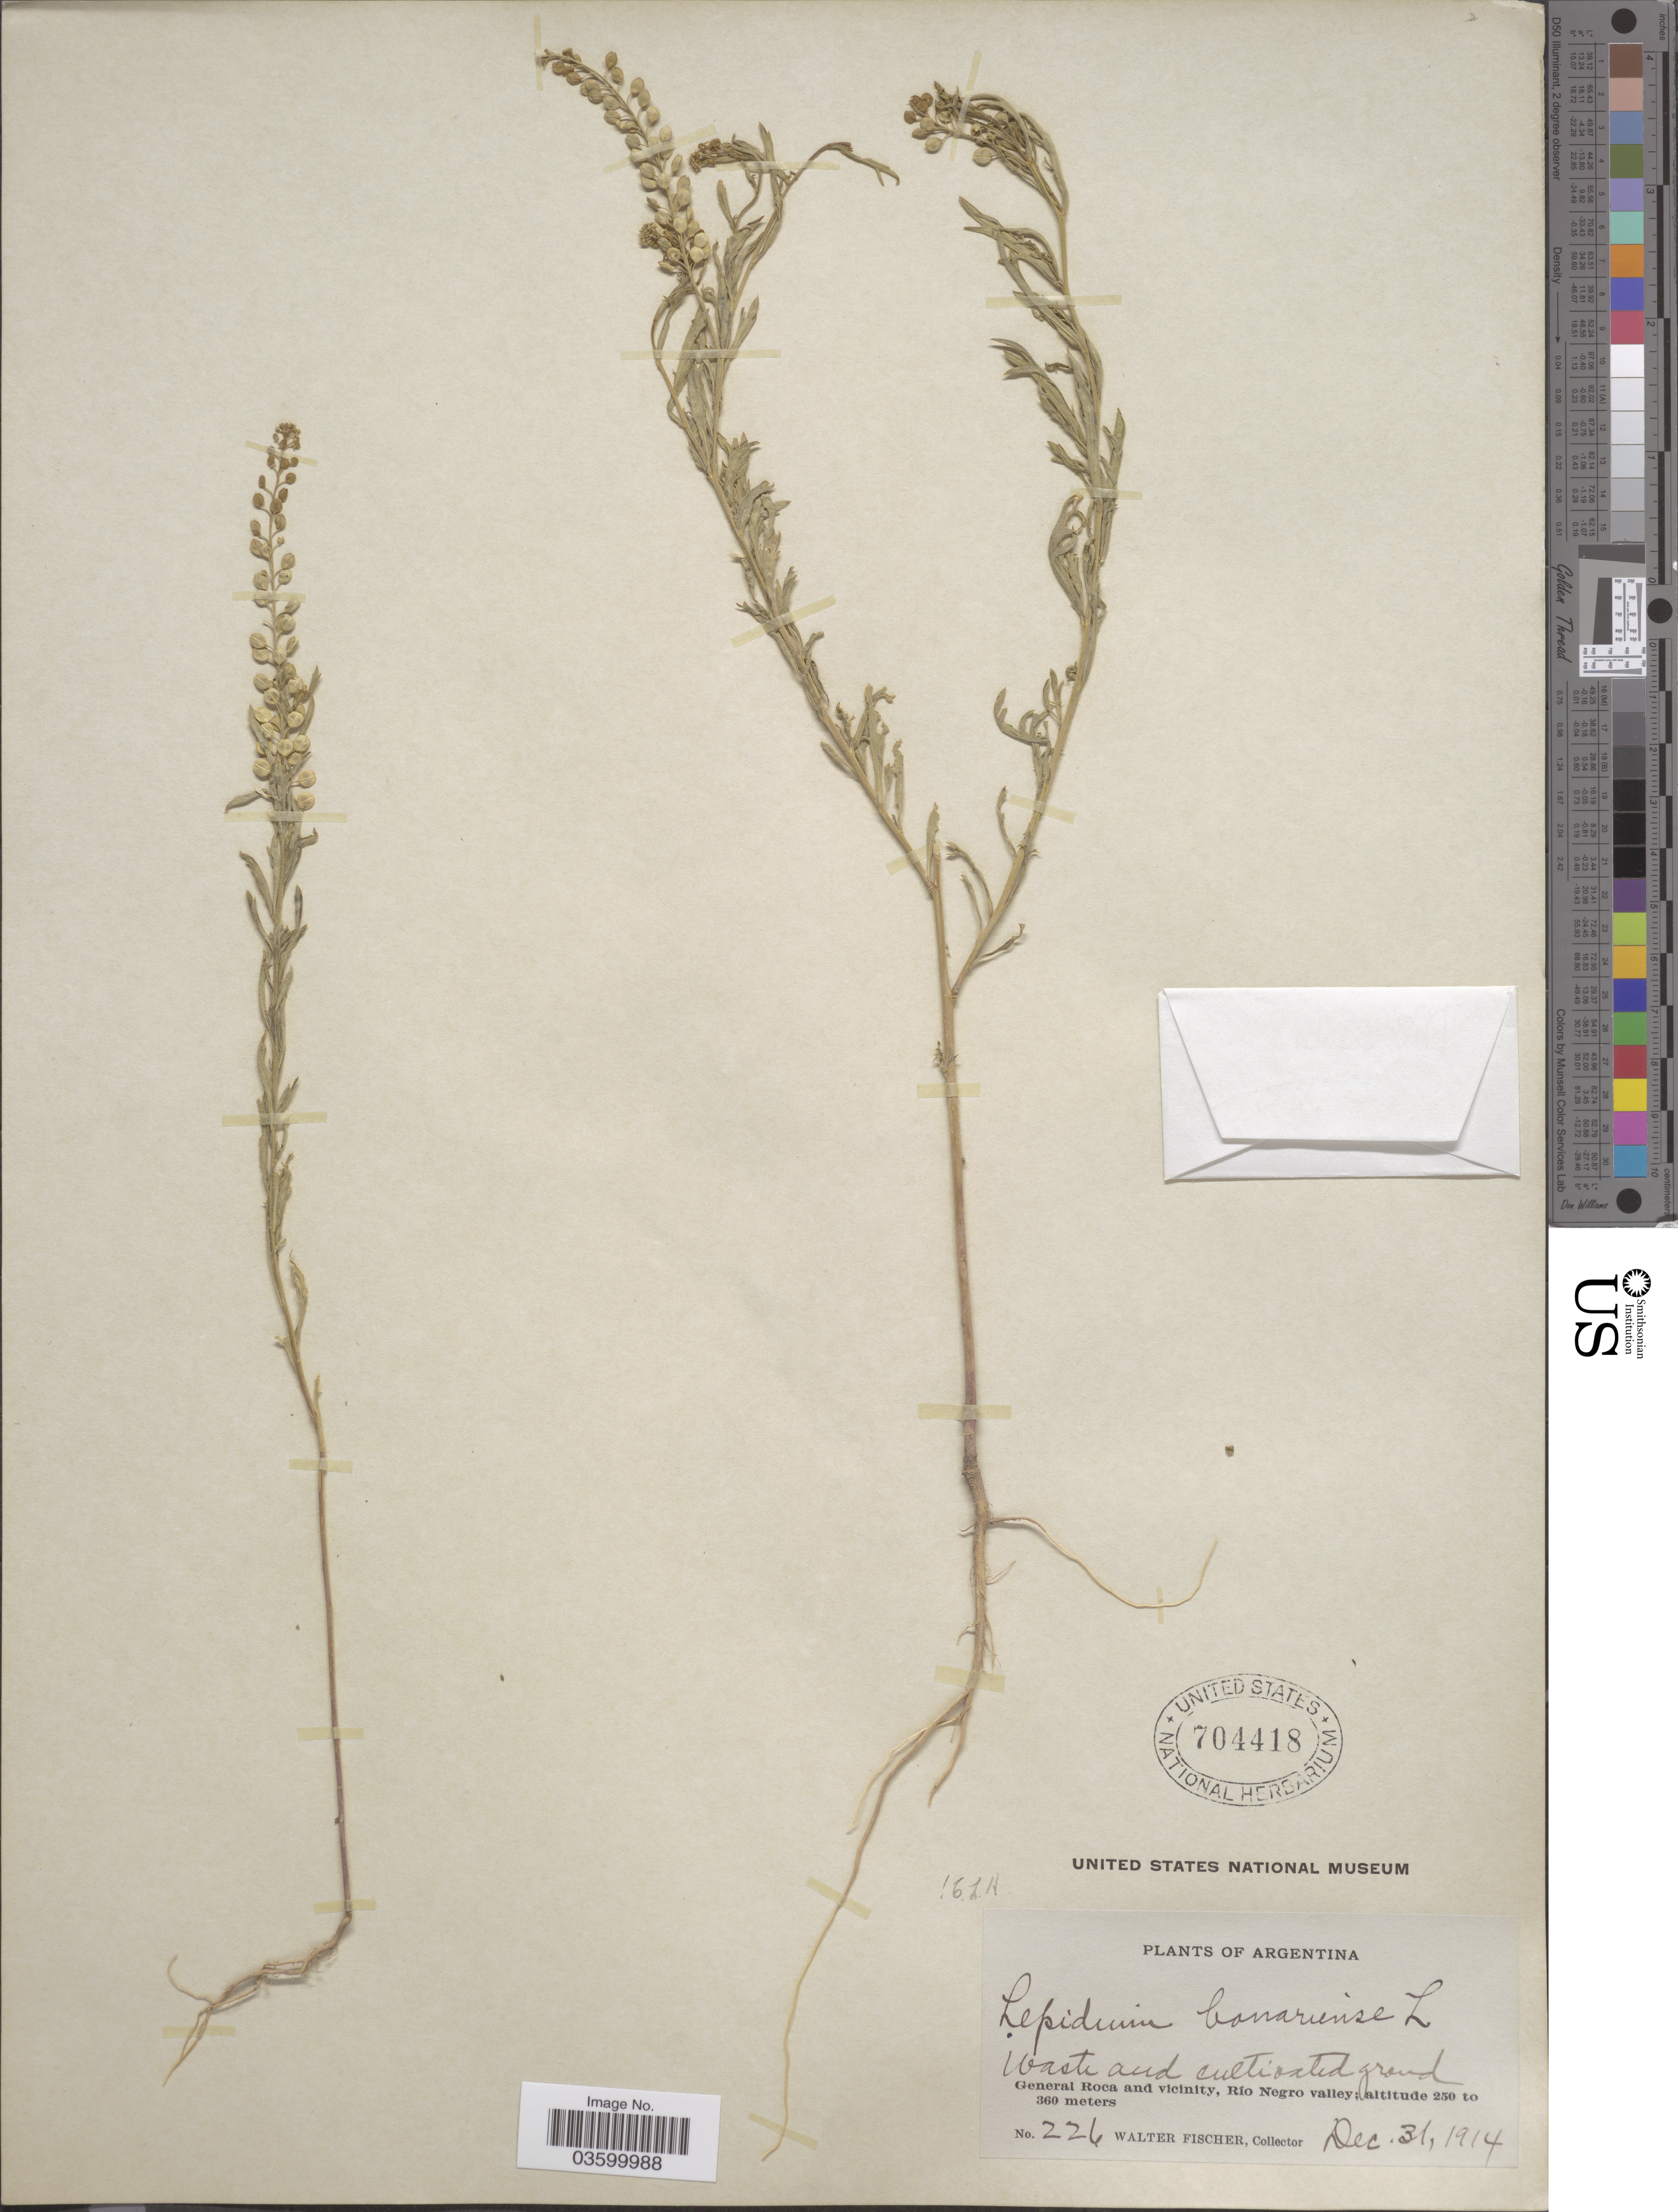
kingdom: Plantae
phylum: Tracheophyta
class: Magnoliopsida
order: Brassicales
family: Brassicaceae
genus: Lepidium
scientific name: Lepidium bonariense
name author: L.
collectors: W. Fischer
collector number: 226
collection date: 1914-12-31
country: Argentina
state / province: Rio Negro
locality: General Roca and vicinity, Río Negro valley.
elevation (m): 250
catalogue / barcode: US 704418